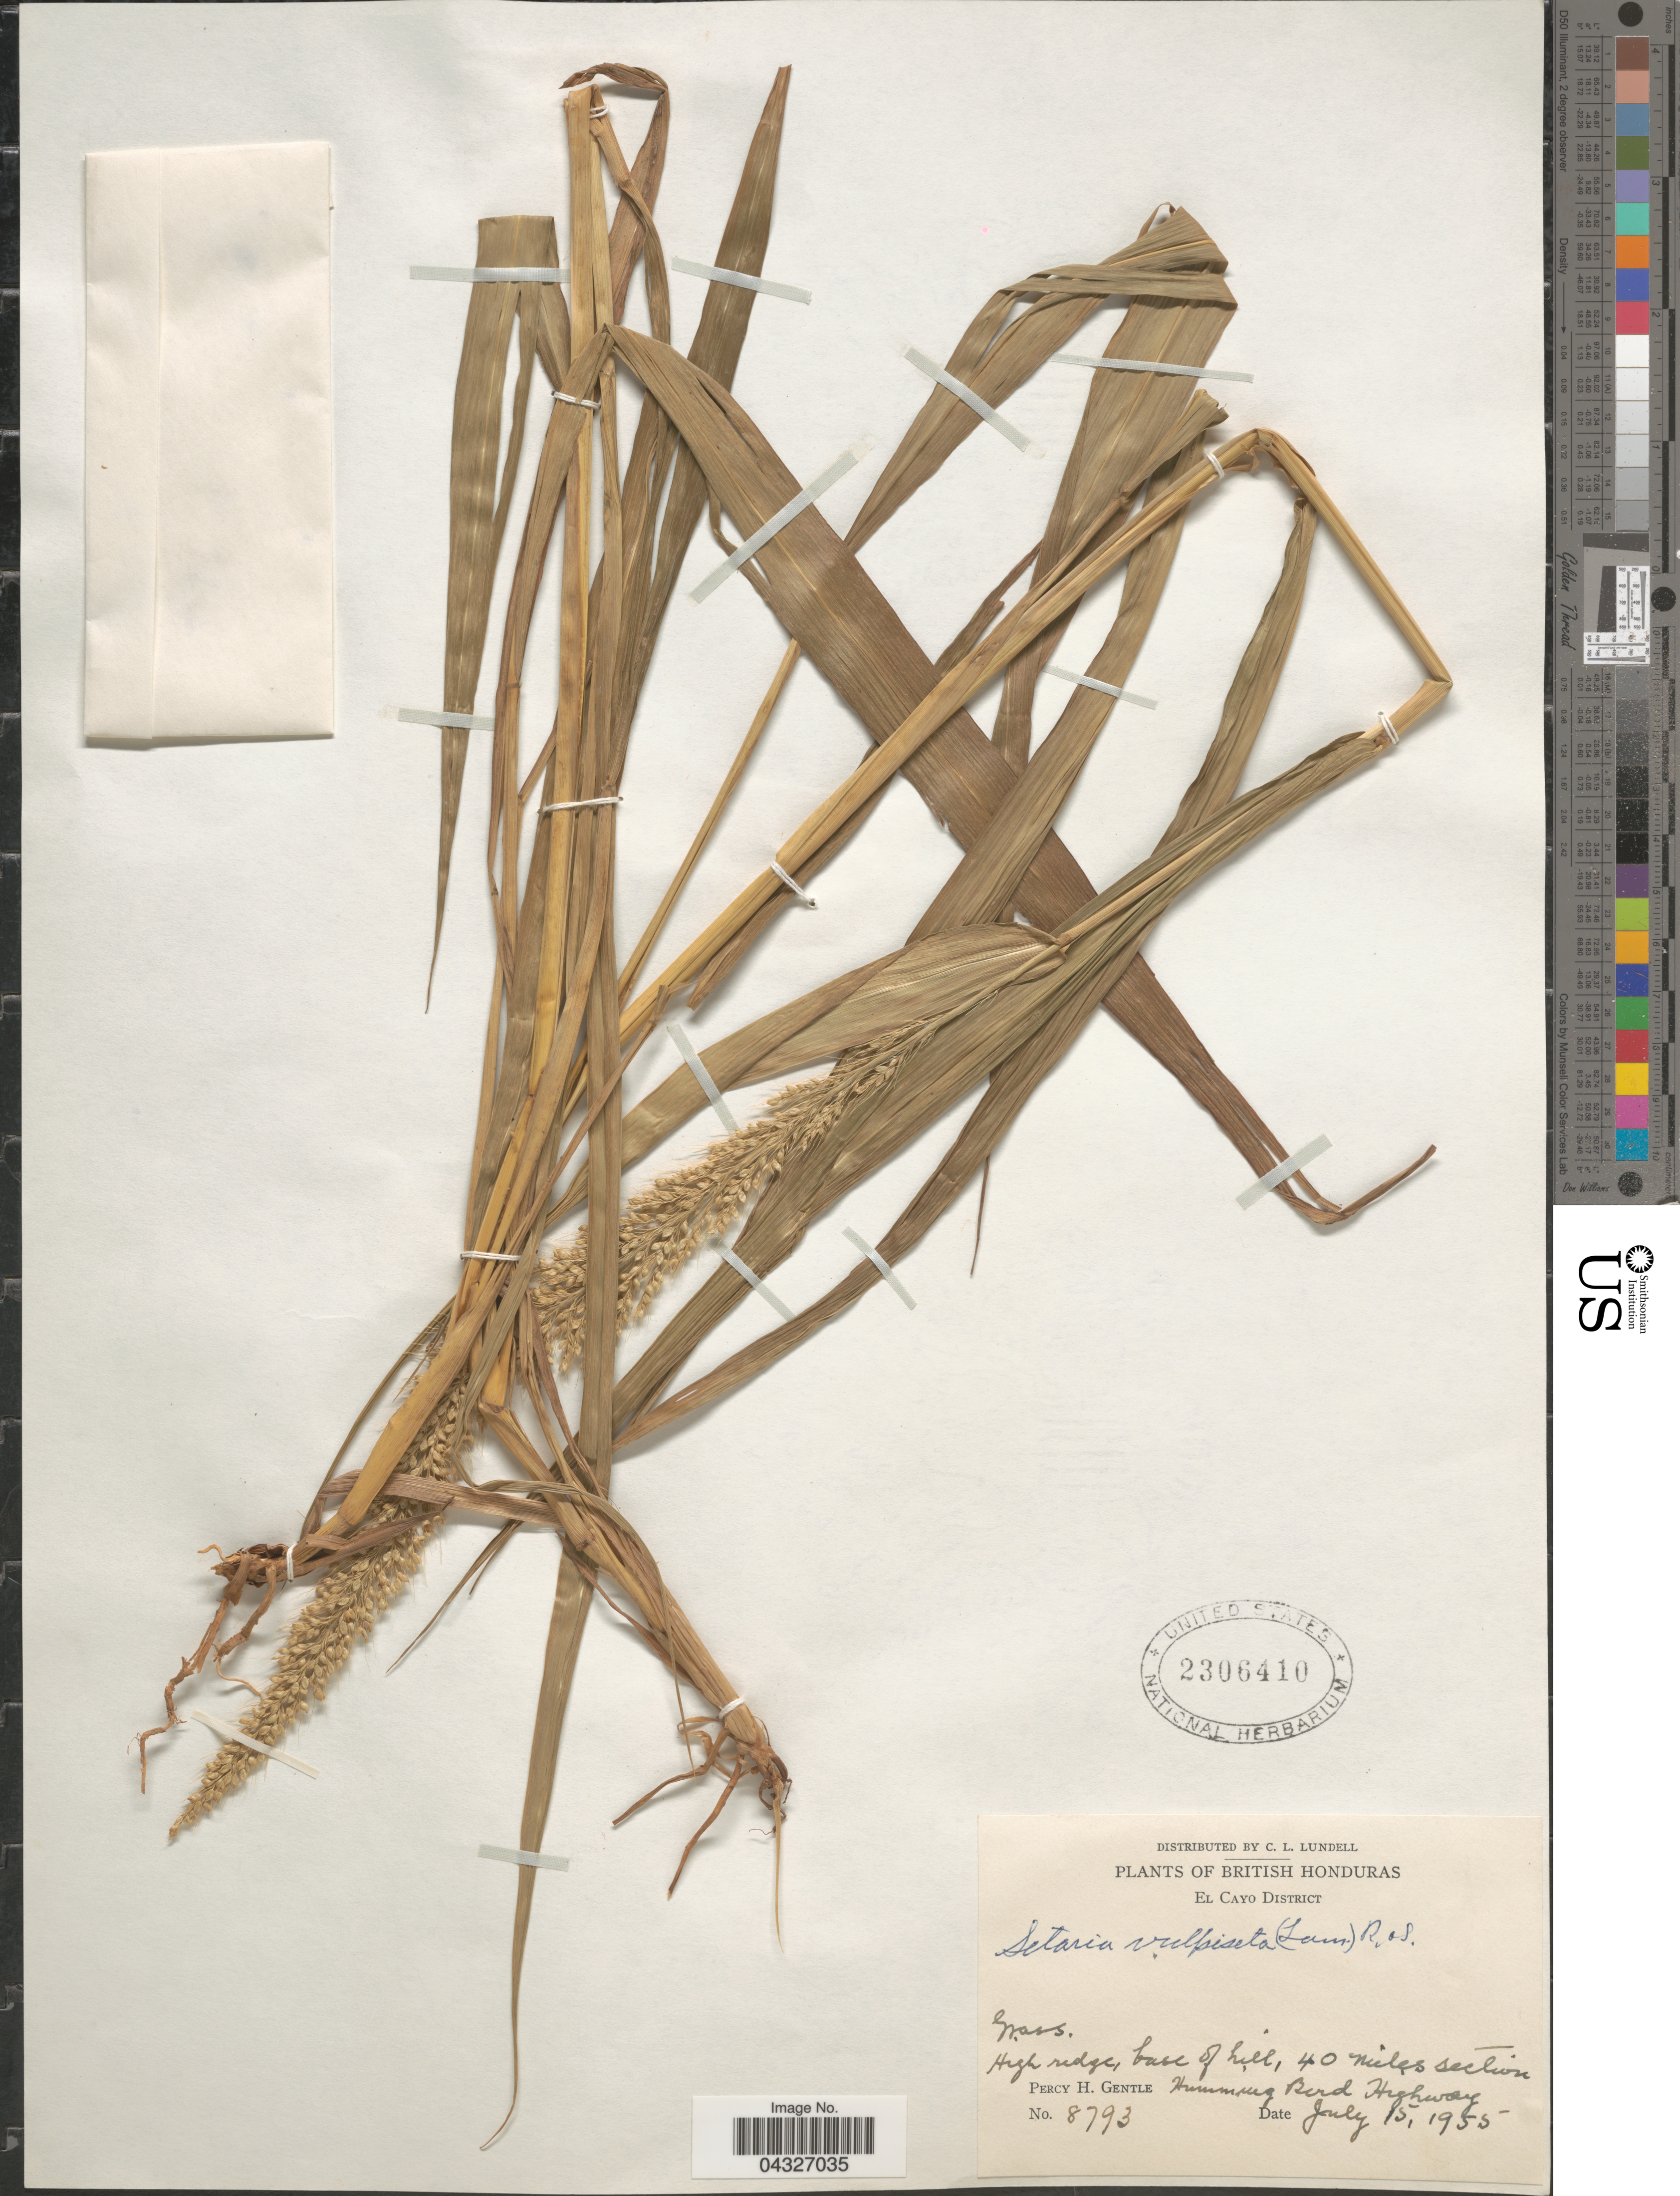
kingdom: Plantae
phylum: Tracheophyta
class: Liliopsida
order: Poales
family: Poaceae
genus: Setaria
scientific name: Setaria vulpiseta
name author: (Lam.) Roem. & Schult.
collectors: P. H. Gentle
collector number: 8793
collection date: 1955-07-15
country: Belize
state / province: Cayo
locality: British Honduras. El Cayo District. High ridge, base of hill, 40 miles section Humming Bird Highway.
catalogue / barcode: US 2306410